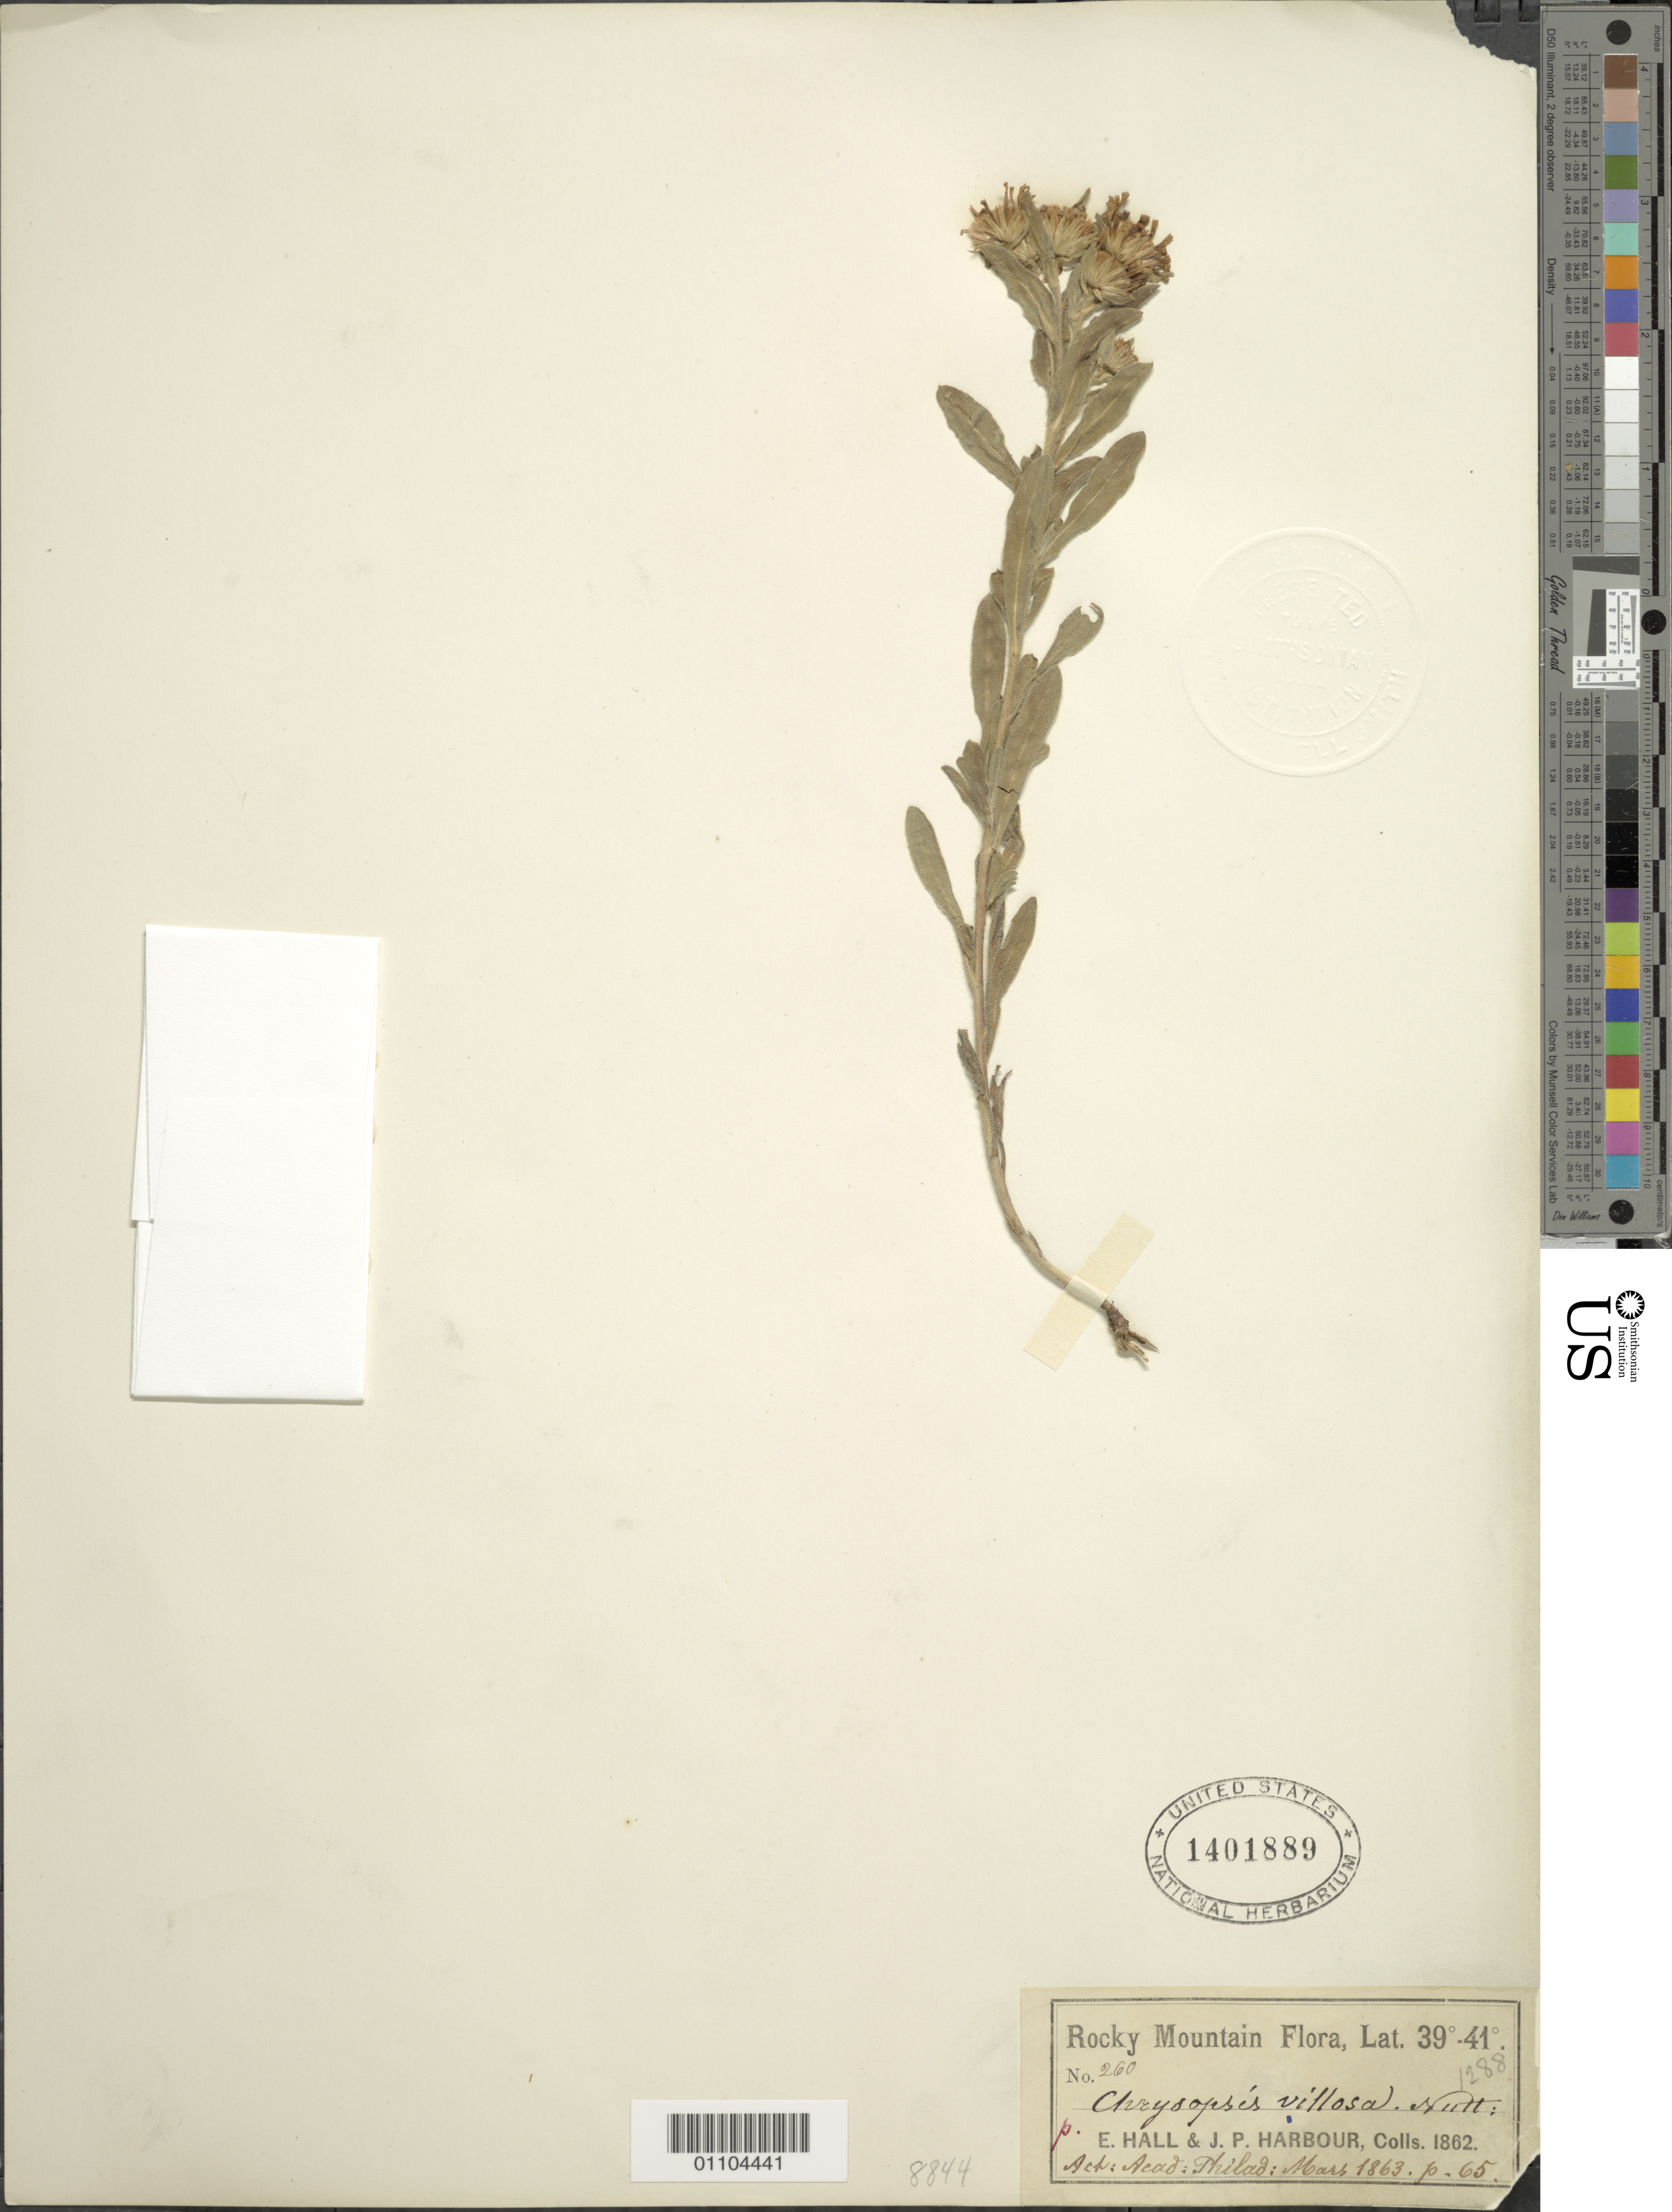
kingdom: Plantae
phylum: Tracheophyta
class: Magnoliopsida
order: Asterales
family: Asteraceae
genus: Heterotheca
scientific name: Heterotheca villosa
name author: (Pursh) Shinners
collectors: E. Hall & J. Harbour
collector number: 260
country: United States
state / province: Colorado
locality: Rocky Mtns.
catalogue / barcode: US 1401889